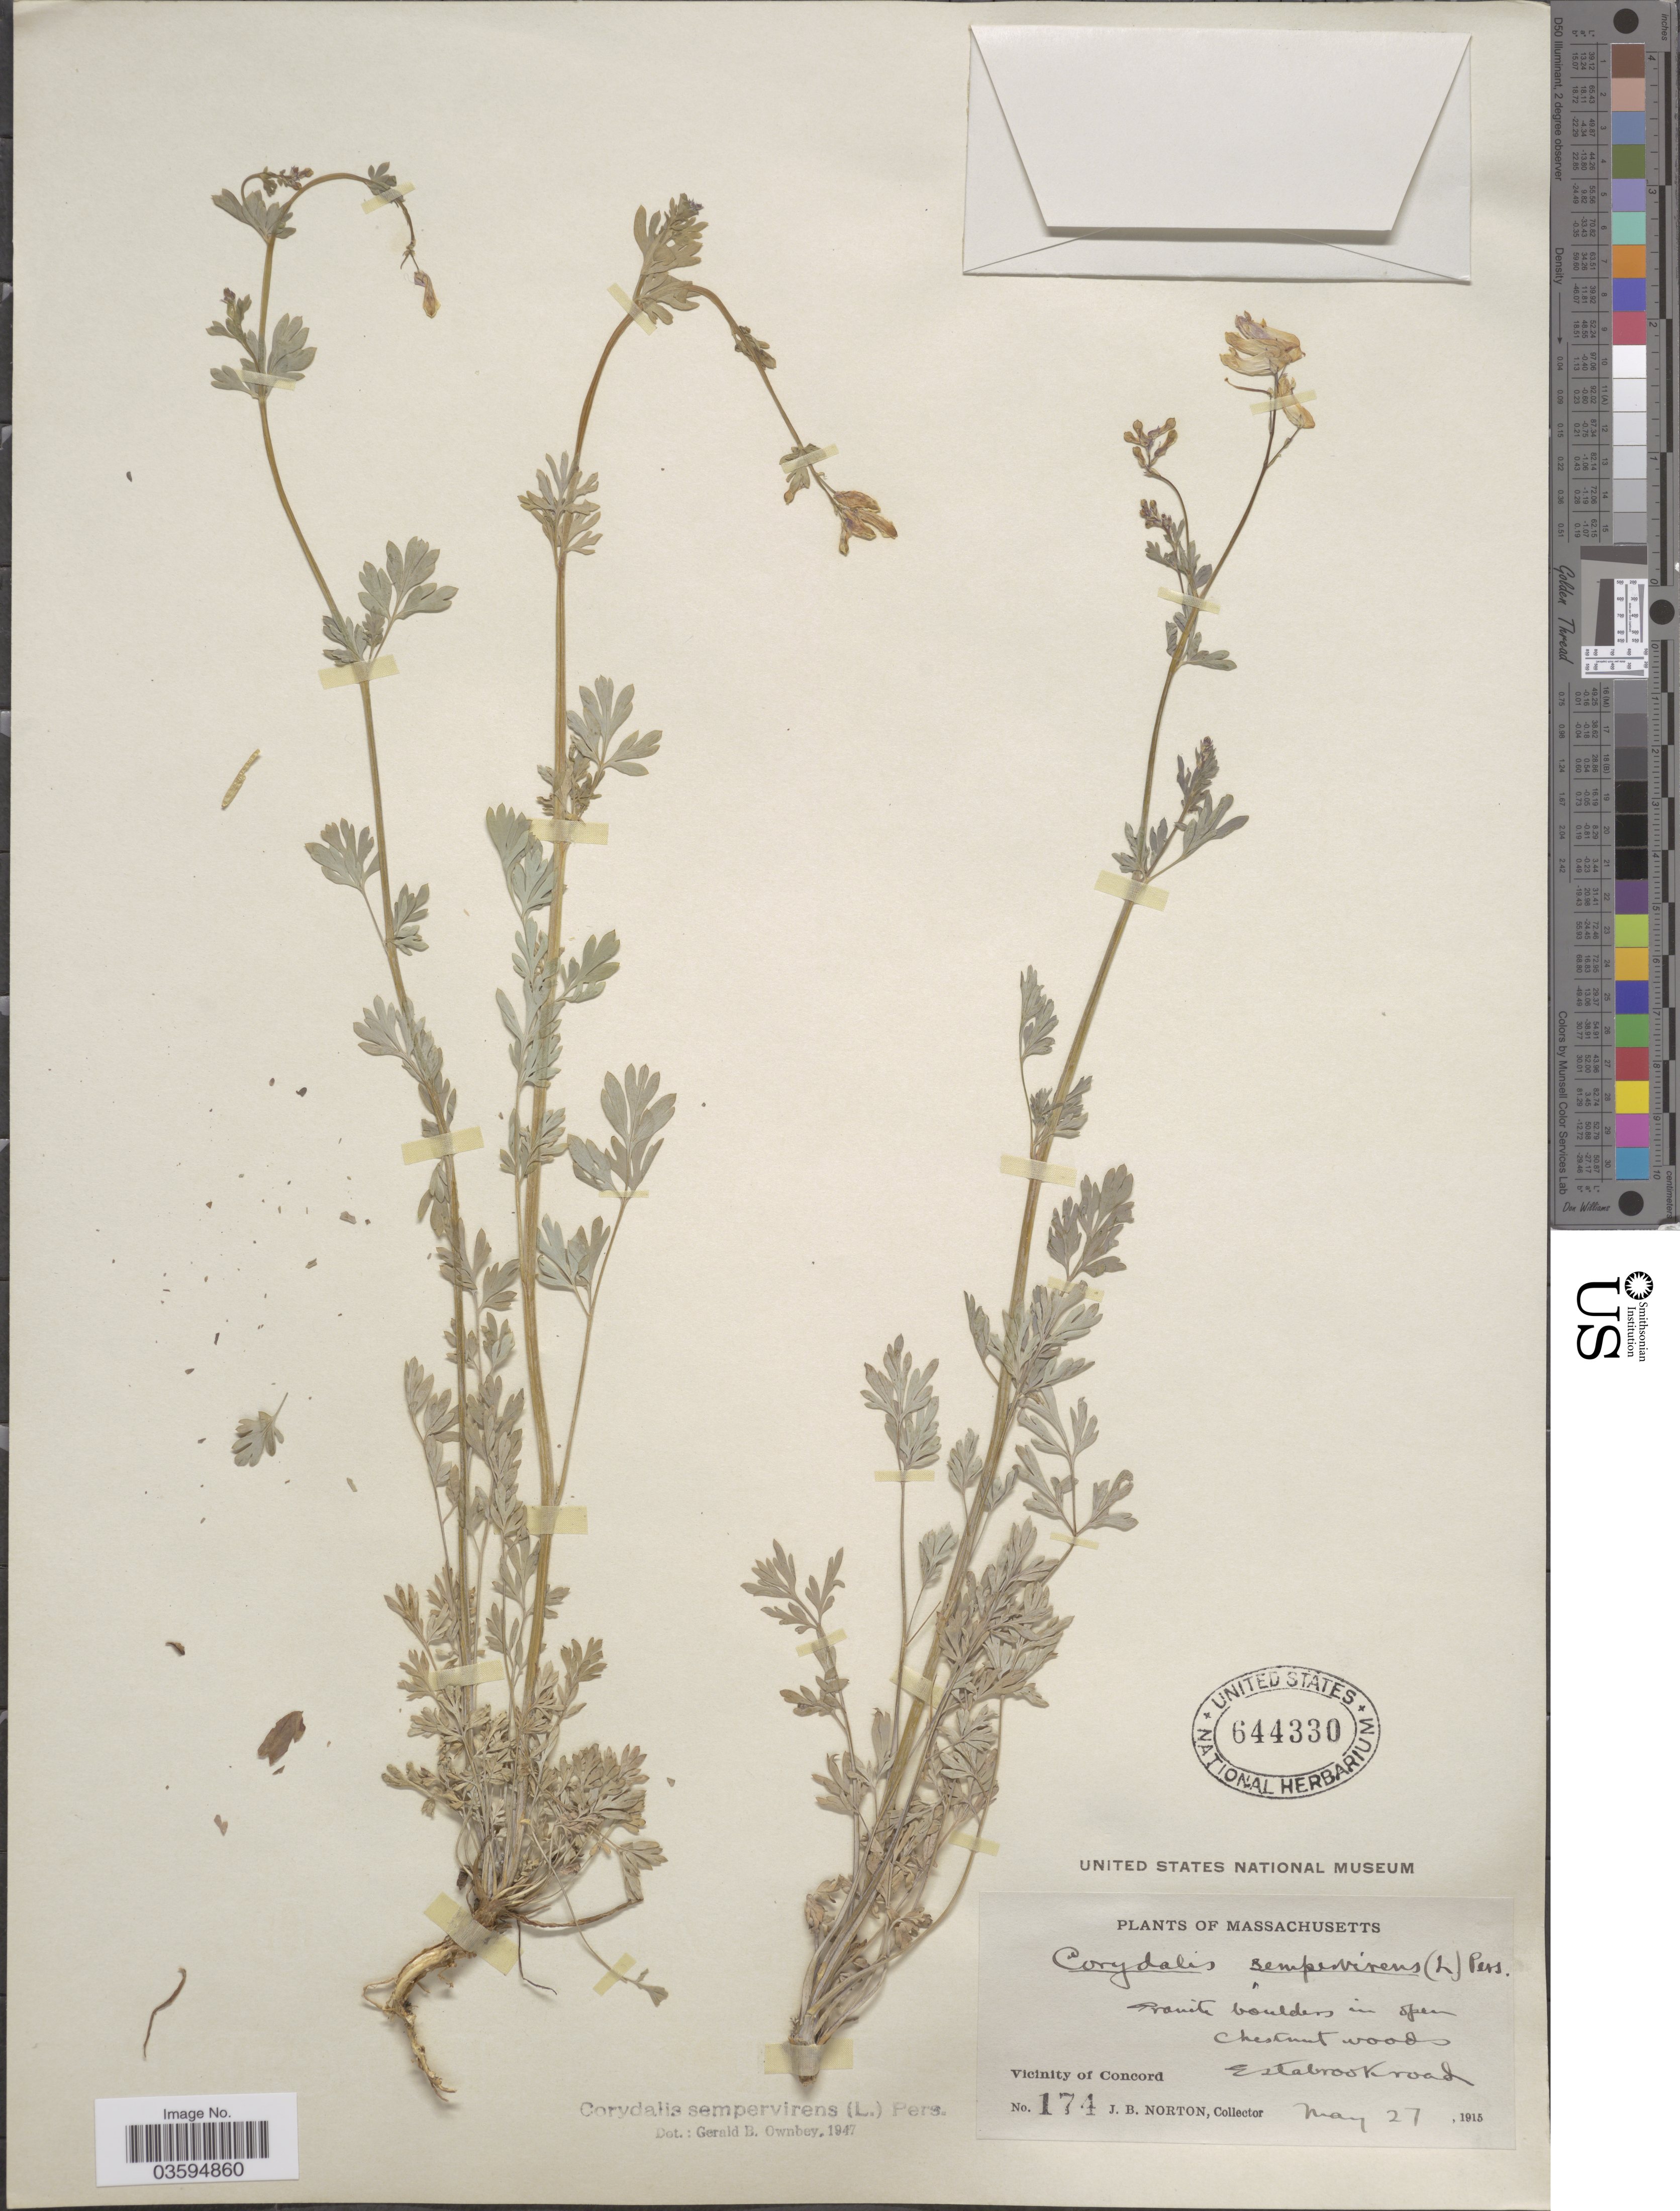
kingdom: Plantae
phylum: Tracheophyta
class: Magnoliopsida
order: Ranunculales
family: Papaveraceae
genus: Capnoides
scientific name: Capnoides sempervirens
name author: (L.) Borkh.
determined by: Strong, M. T., (US), Smithsonian Institution - National Museum of Natural History (UNITED STATES)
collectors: J. B. Norton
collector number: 174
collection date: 1915-05-27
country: United States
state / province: Massachusetts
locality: Chestnut woods. Vicinity of Concord. Estabrookroad.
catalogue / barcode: US 644330